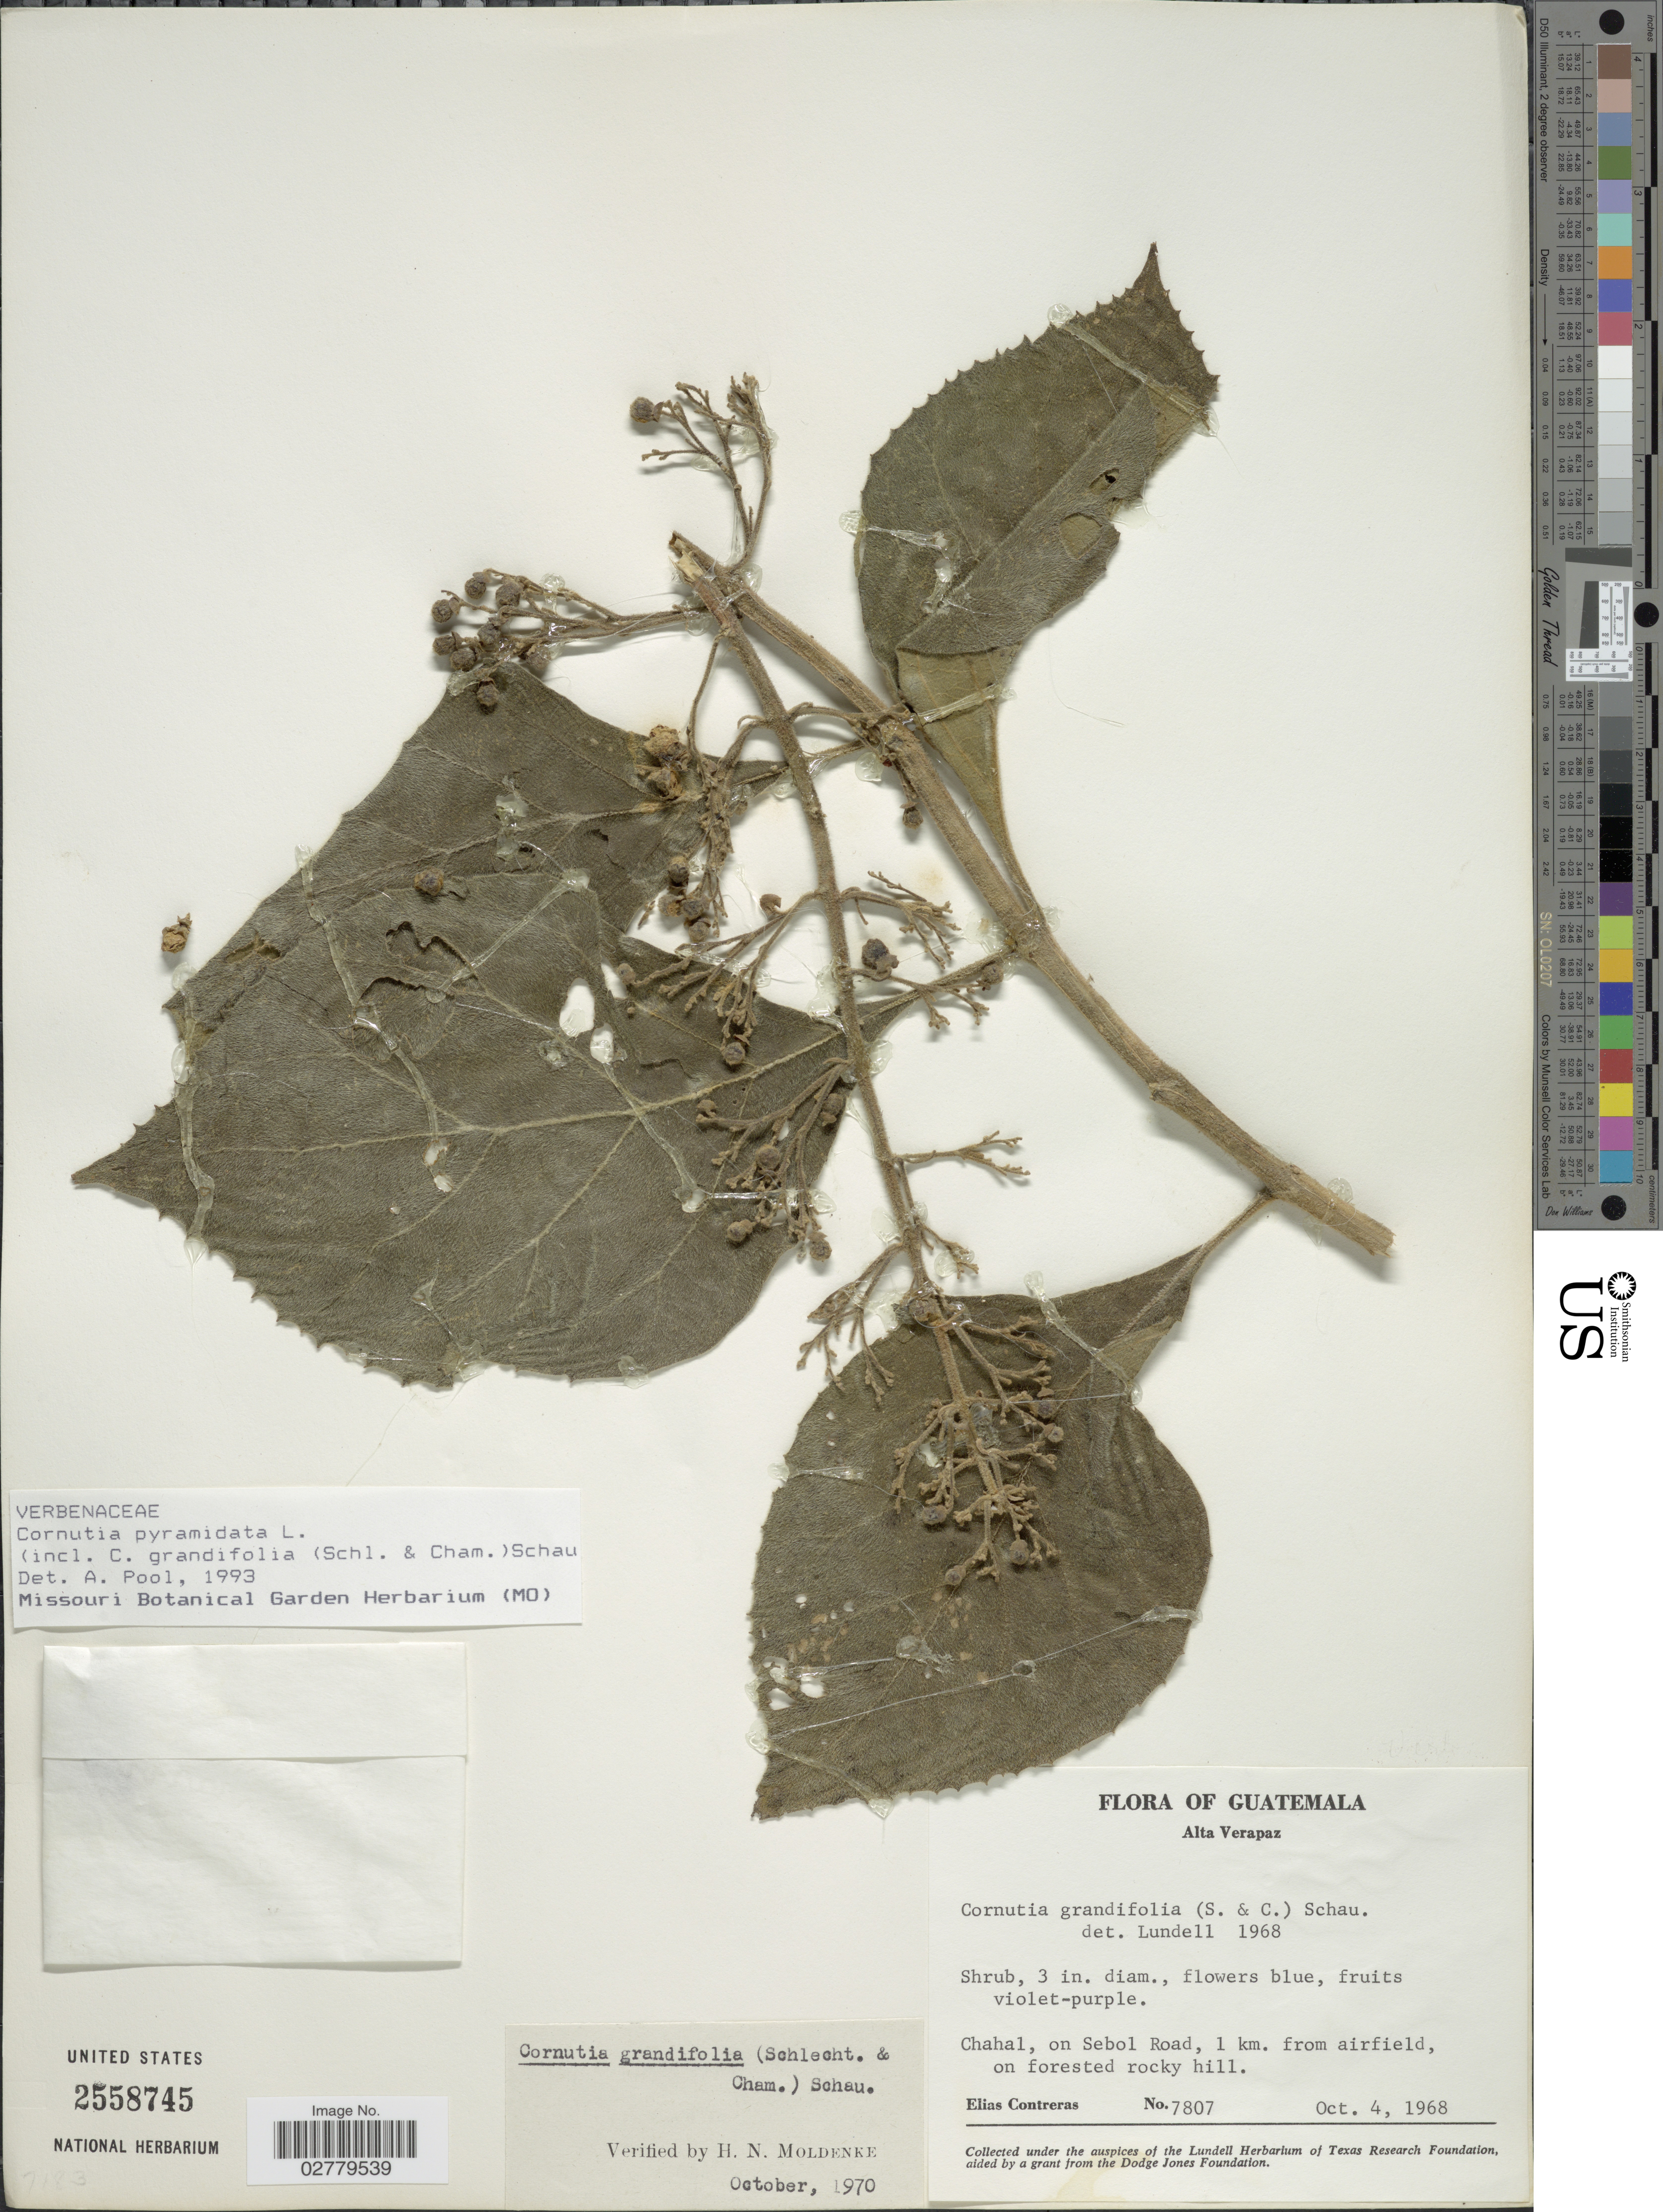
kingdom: Plantae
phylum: Tracheophyta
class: Magnoliopsida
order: Lamiales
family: Lamiaceae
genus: Cornutia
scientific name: Cornutia pyramidata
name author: L.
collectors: E. Contreras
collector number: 7807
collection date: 1968-10-04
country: Guatemala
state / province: Alta Verapaz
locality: Chahal, on Sebol Road, 1 km. from airfield.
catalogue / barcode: US 2558745